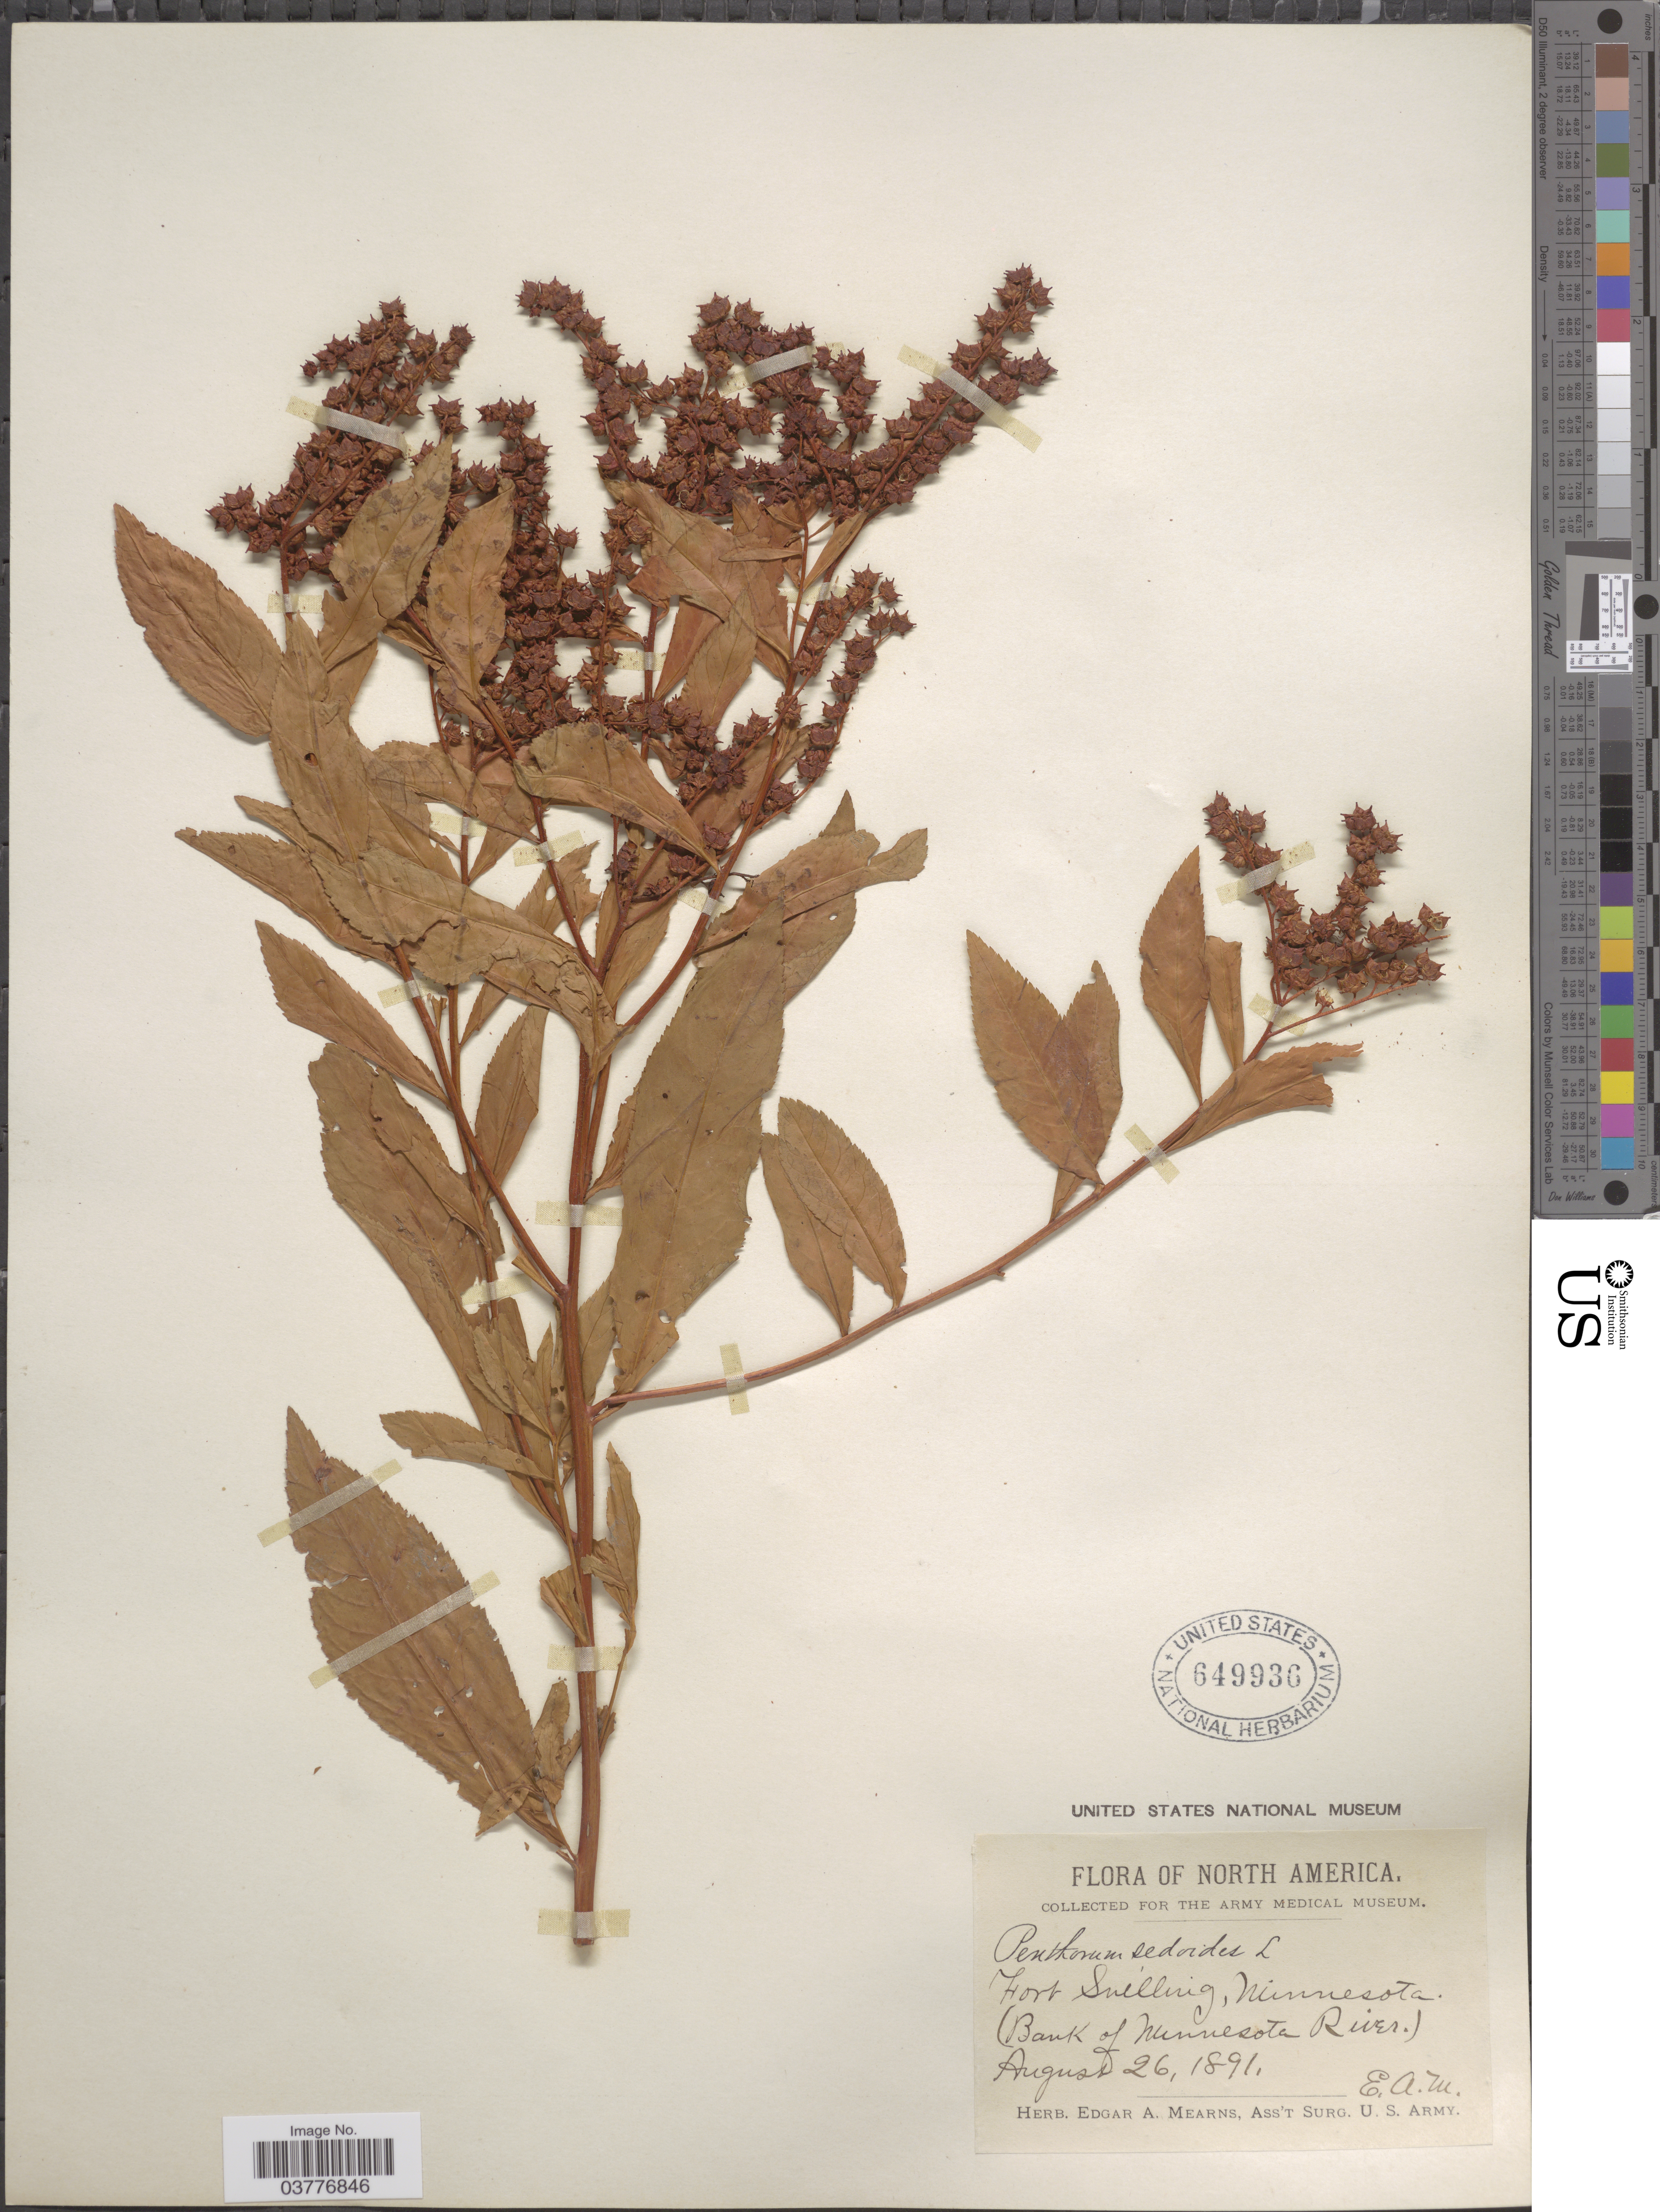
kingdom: Plantae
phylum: Tracheophyta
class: Magnoliopsida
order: Saxifragales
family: Penthoraceae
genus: Penthorum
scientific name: Penthorum sedoides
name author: L.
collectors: E. A. Mearns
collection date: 1891-08-26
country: United States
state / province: Minnesota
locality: Fort Snelling (Bank of Minnesota River).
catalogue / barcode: US 649936